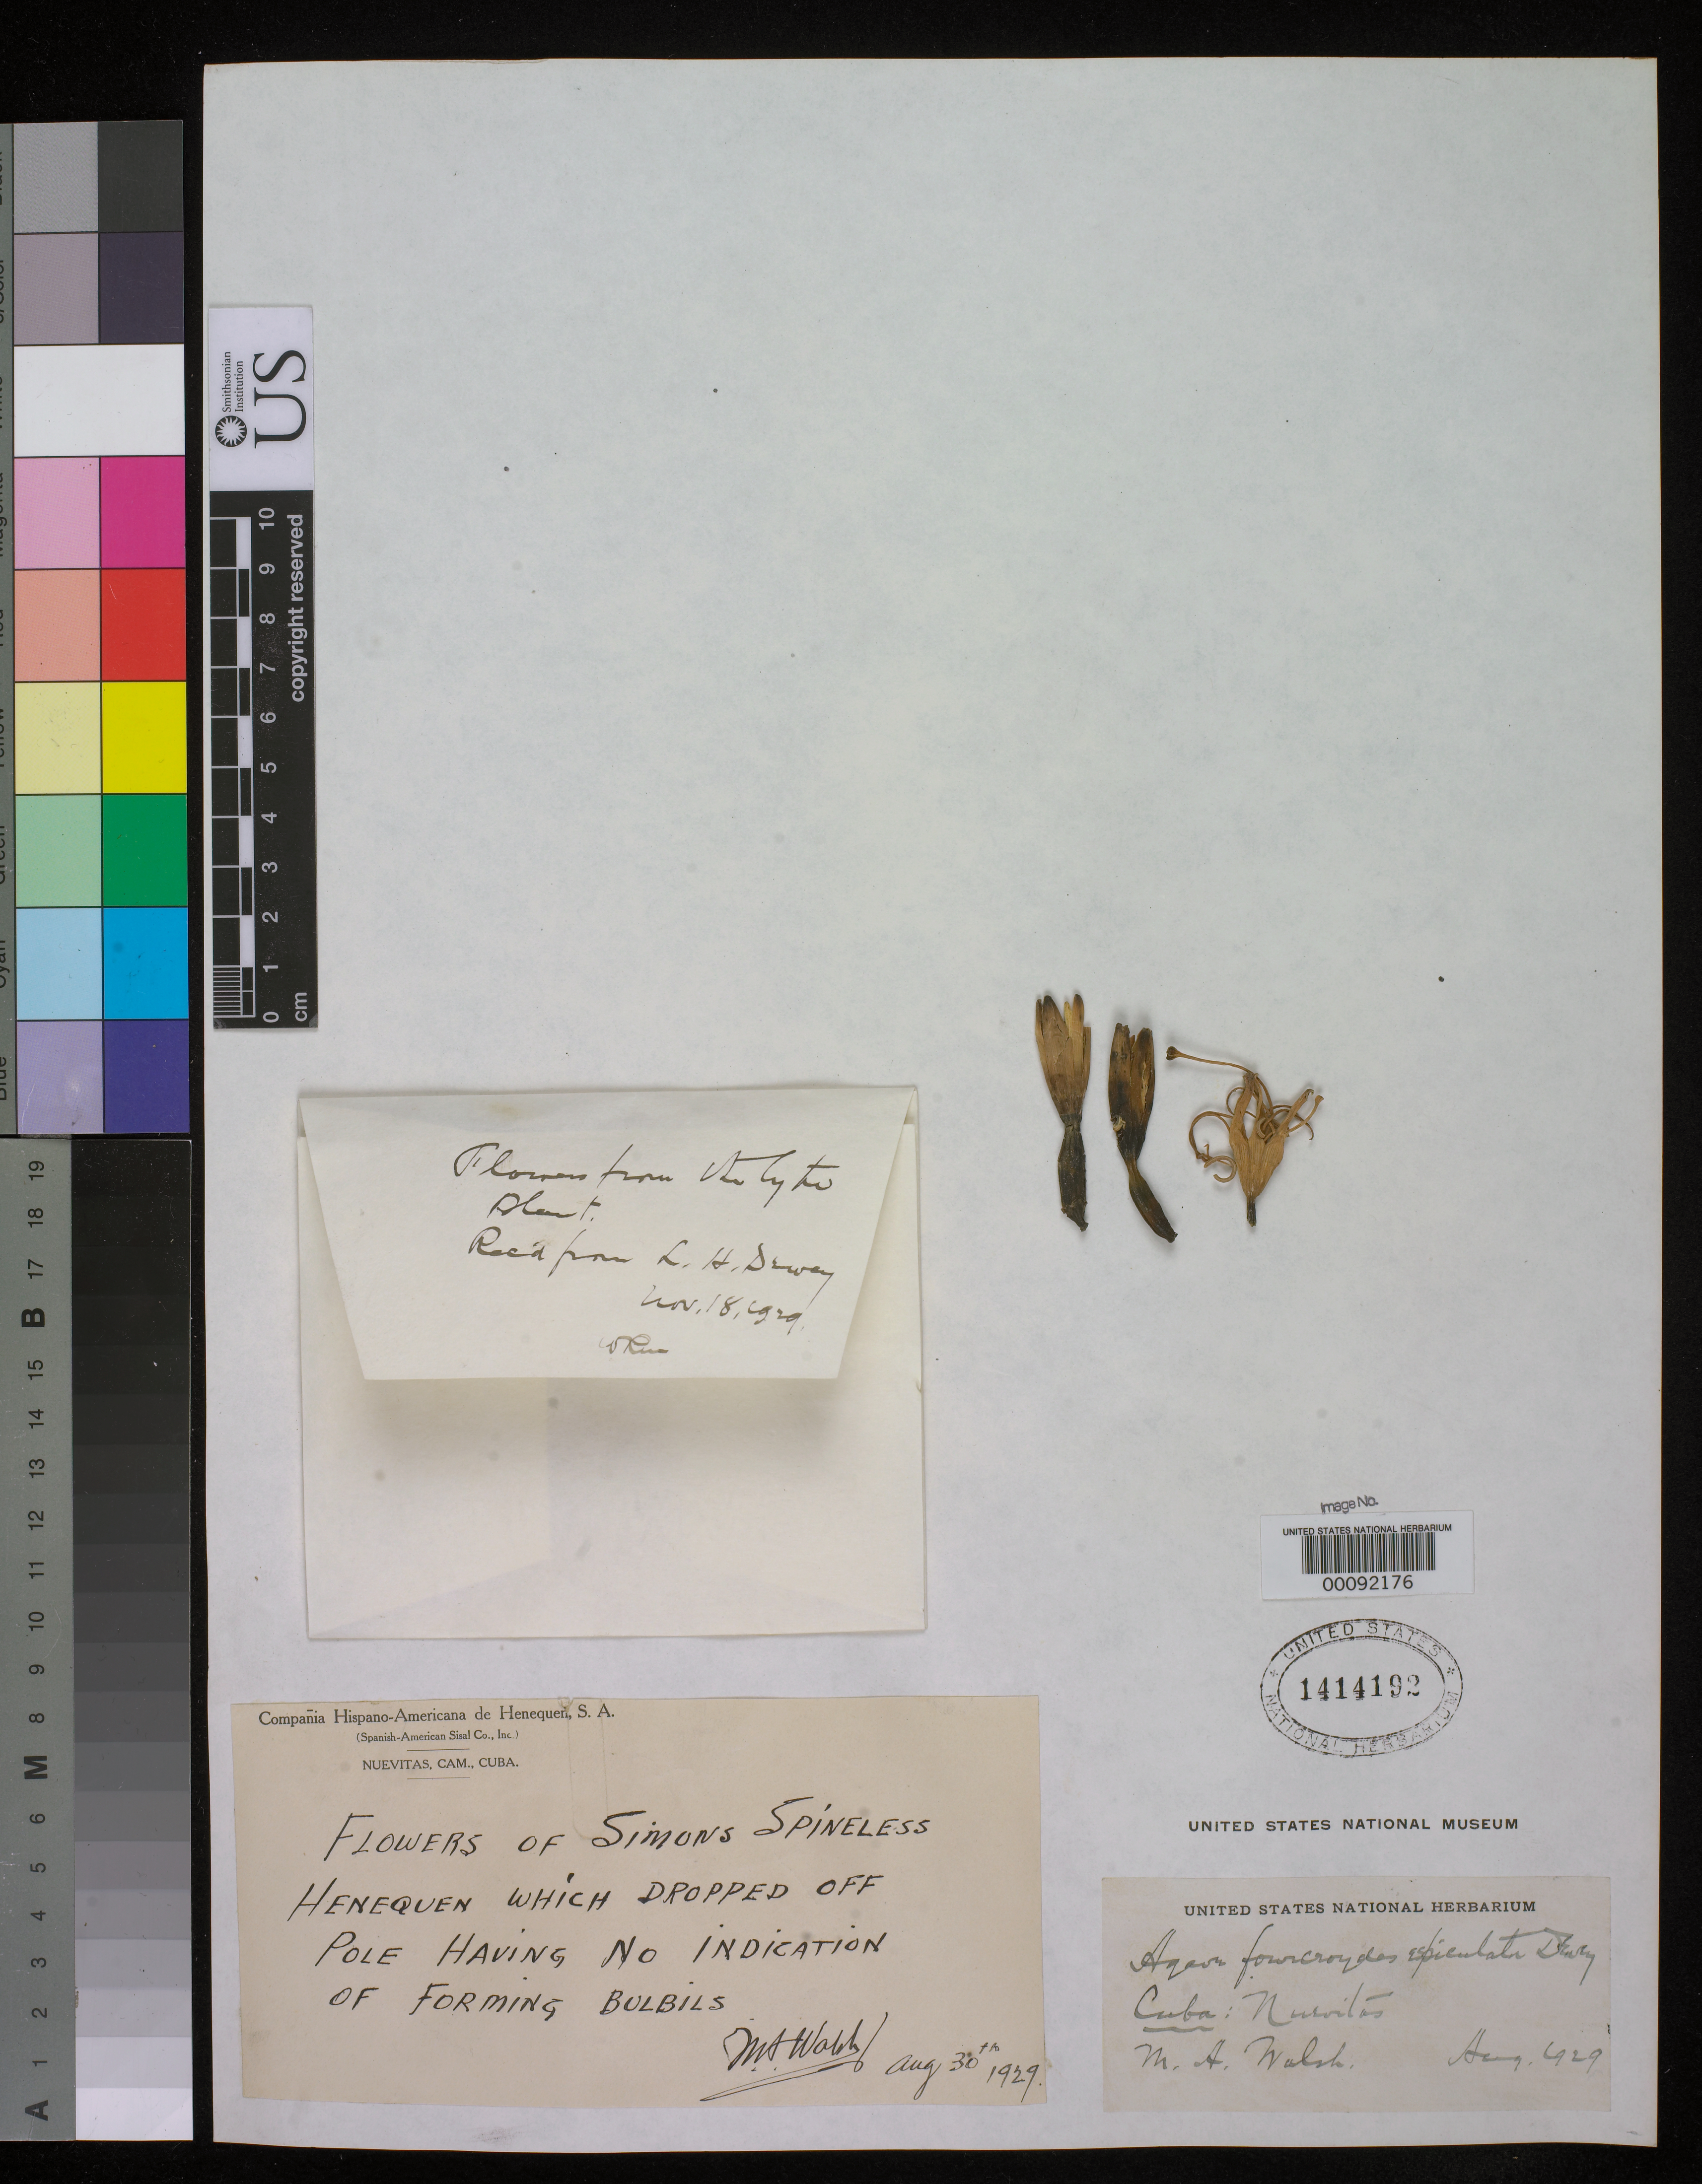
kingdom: Plantae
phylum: Tracheophyta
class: Liliopsida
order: Asparagales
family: Asparagaceae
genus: Agave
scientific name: Agave fourcroydes var. espiculata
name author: L.H. Dewey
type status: Clonotype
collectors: M. Walsh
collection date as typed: Aug 1929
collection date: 1929-08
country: Cuba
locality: Nuevitas ("introduced from Yucatan").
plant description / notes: Not strictly type material, but flowers collected from type plant at later date (type is sterile, consisting only of leaves).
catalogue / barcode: US 1414192